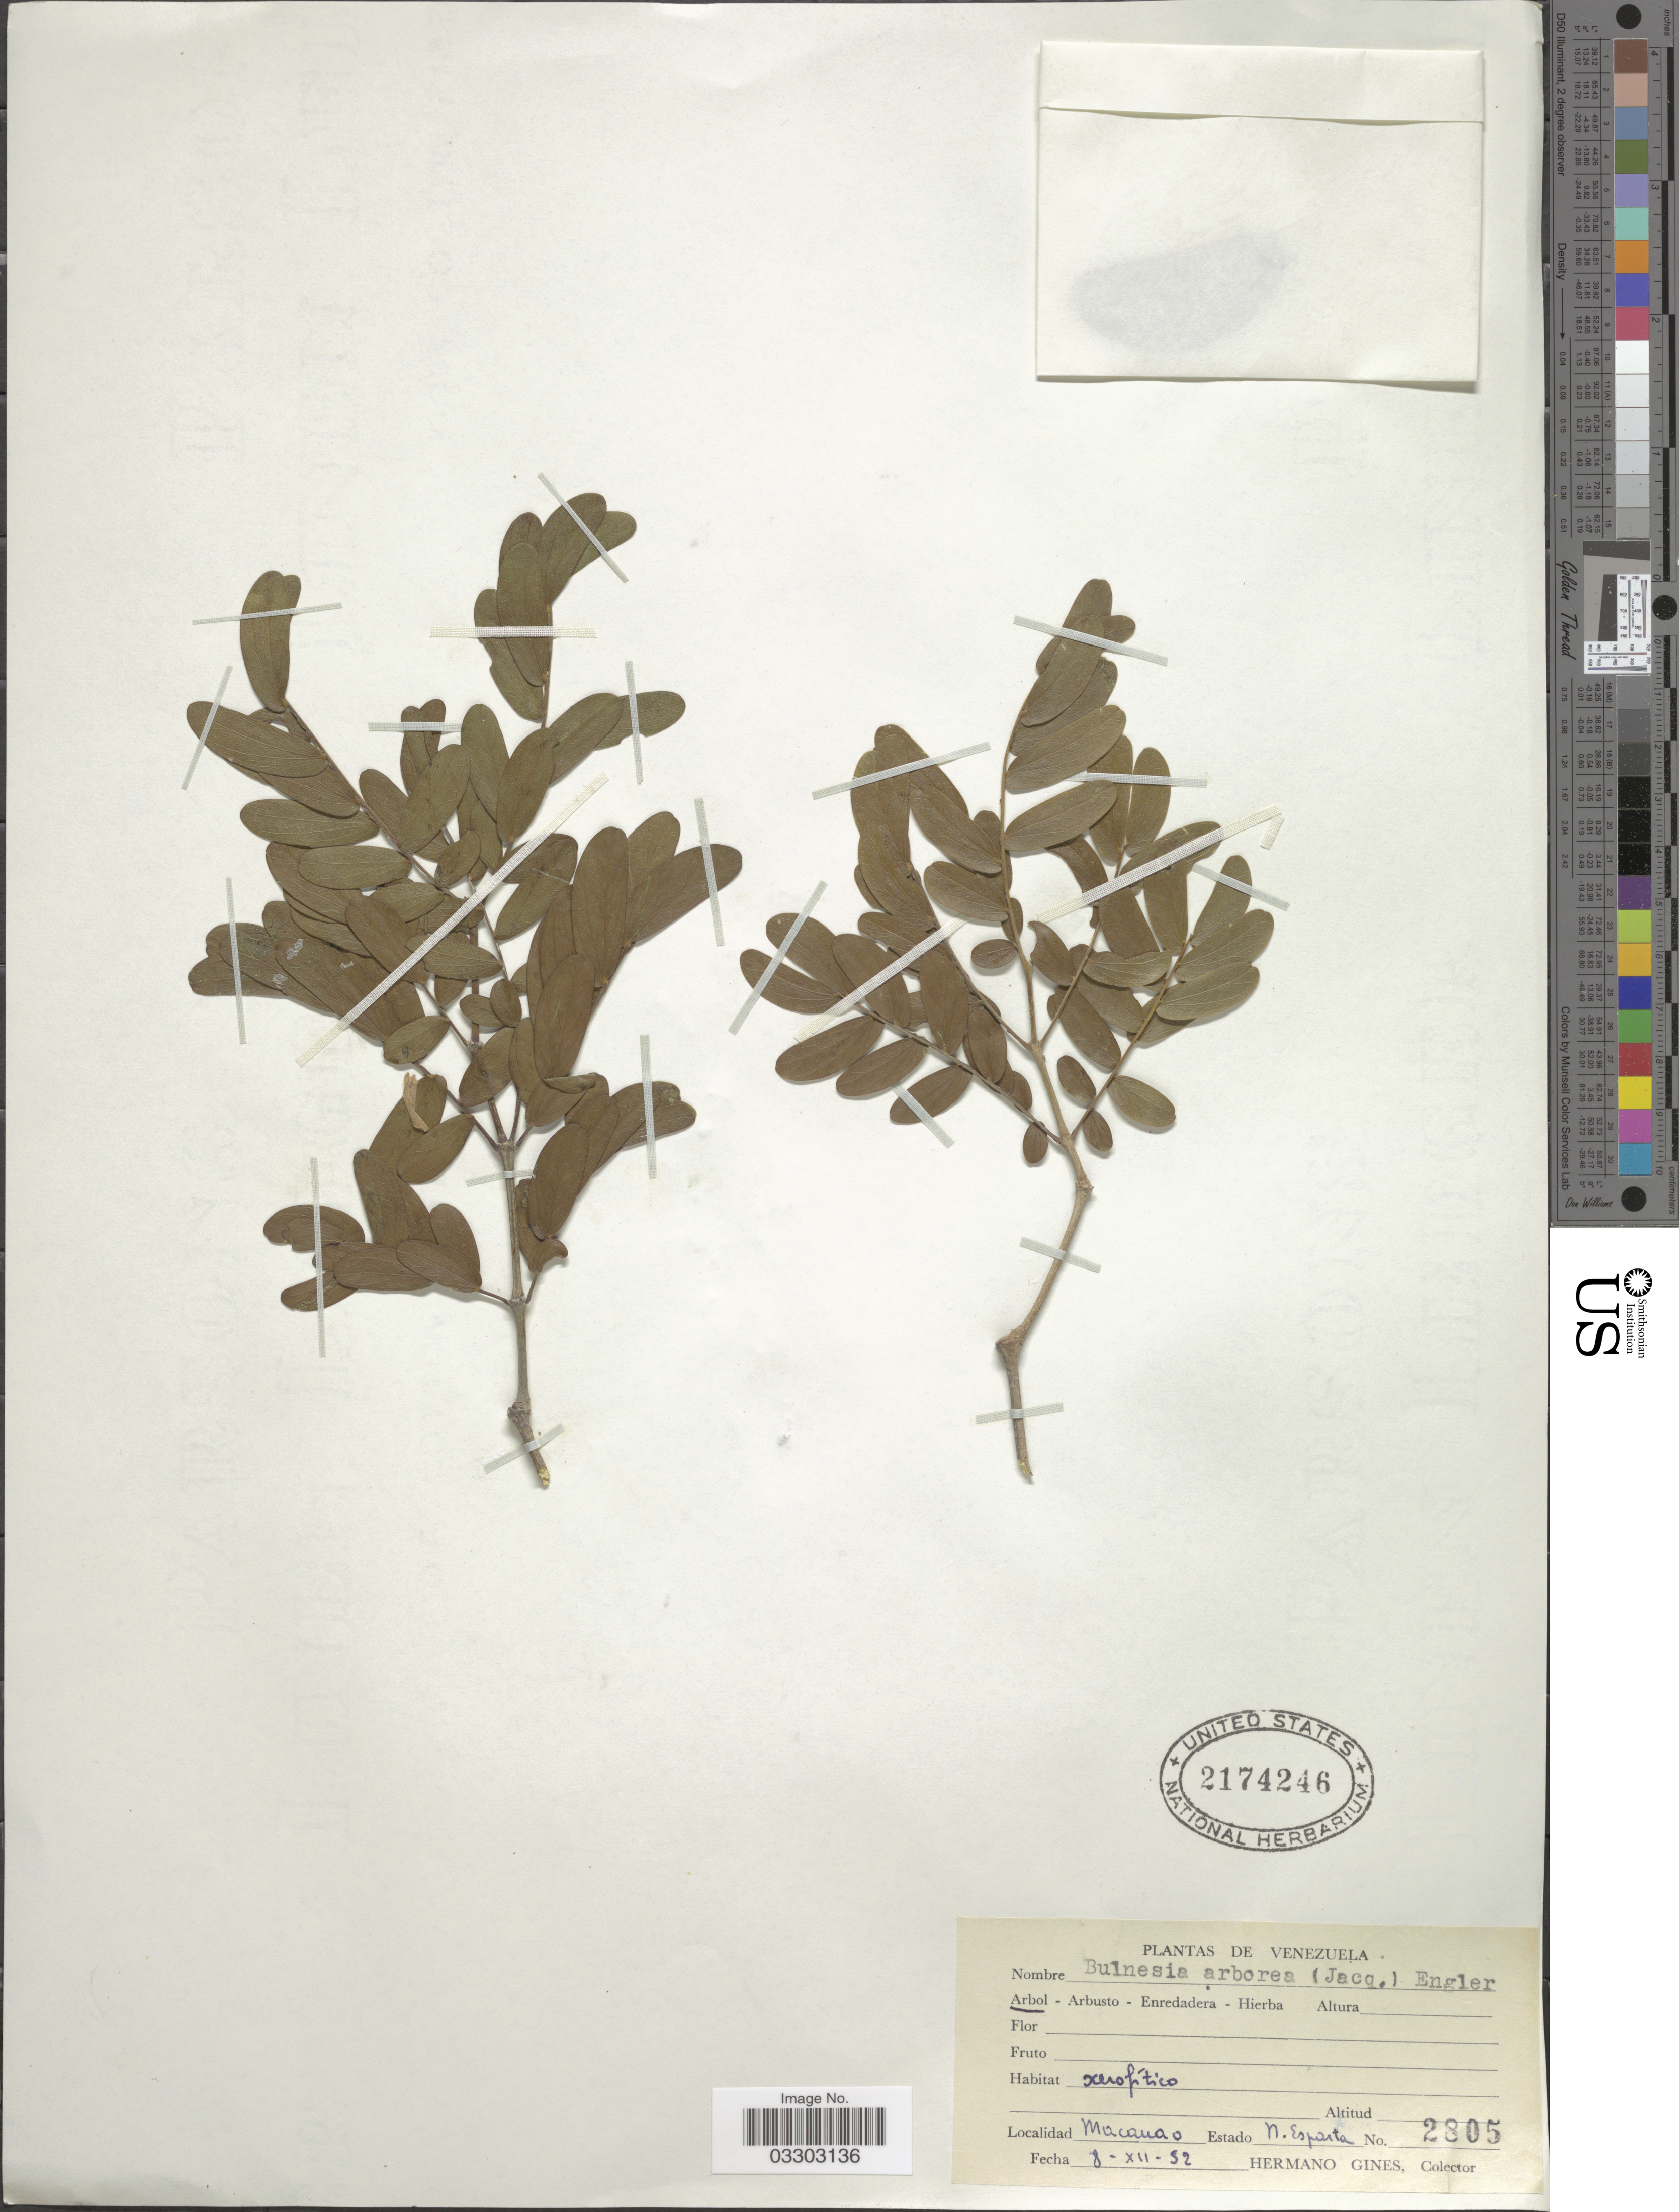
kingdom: Plantae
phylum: Tracheophyta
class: Magnoliopsida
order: Zygophyllales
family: Zygophyllaceae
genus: Gonopterodendron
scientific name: Gonopterodendron arboreum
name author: (Jacq.) Godoy-Bürki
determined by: U.S. National Herbarium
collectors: Bro. Gines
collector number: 2805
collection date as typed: Transcribed d/m/y: 8/12/52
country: Venezuela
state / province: Nueva Esparta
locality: Macanao.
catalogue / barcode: US 2174246